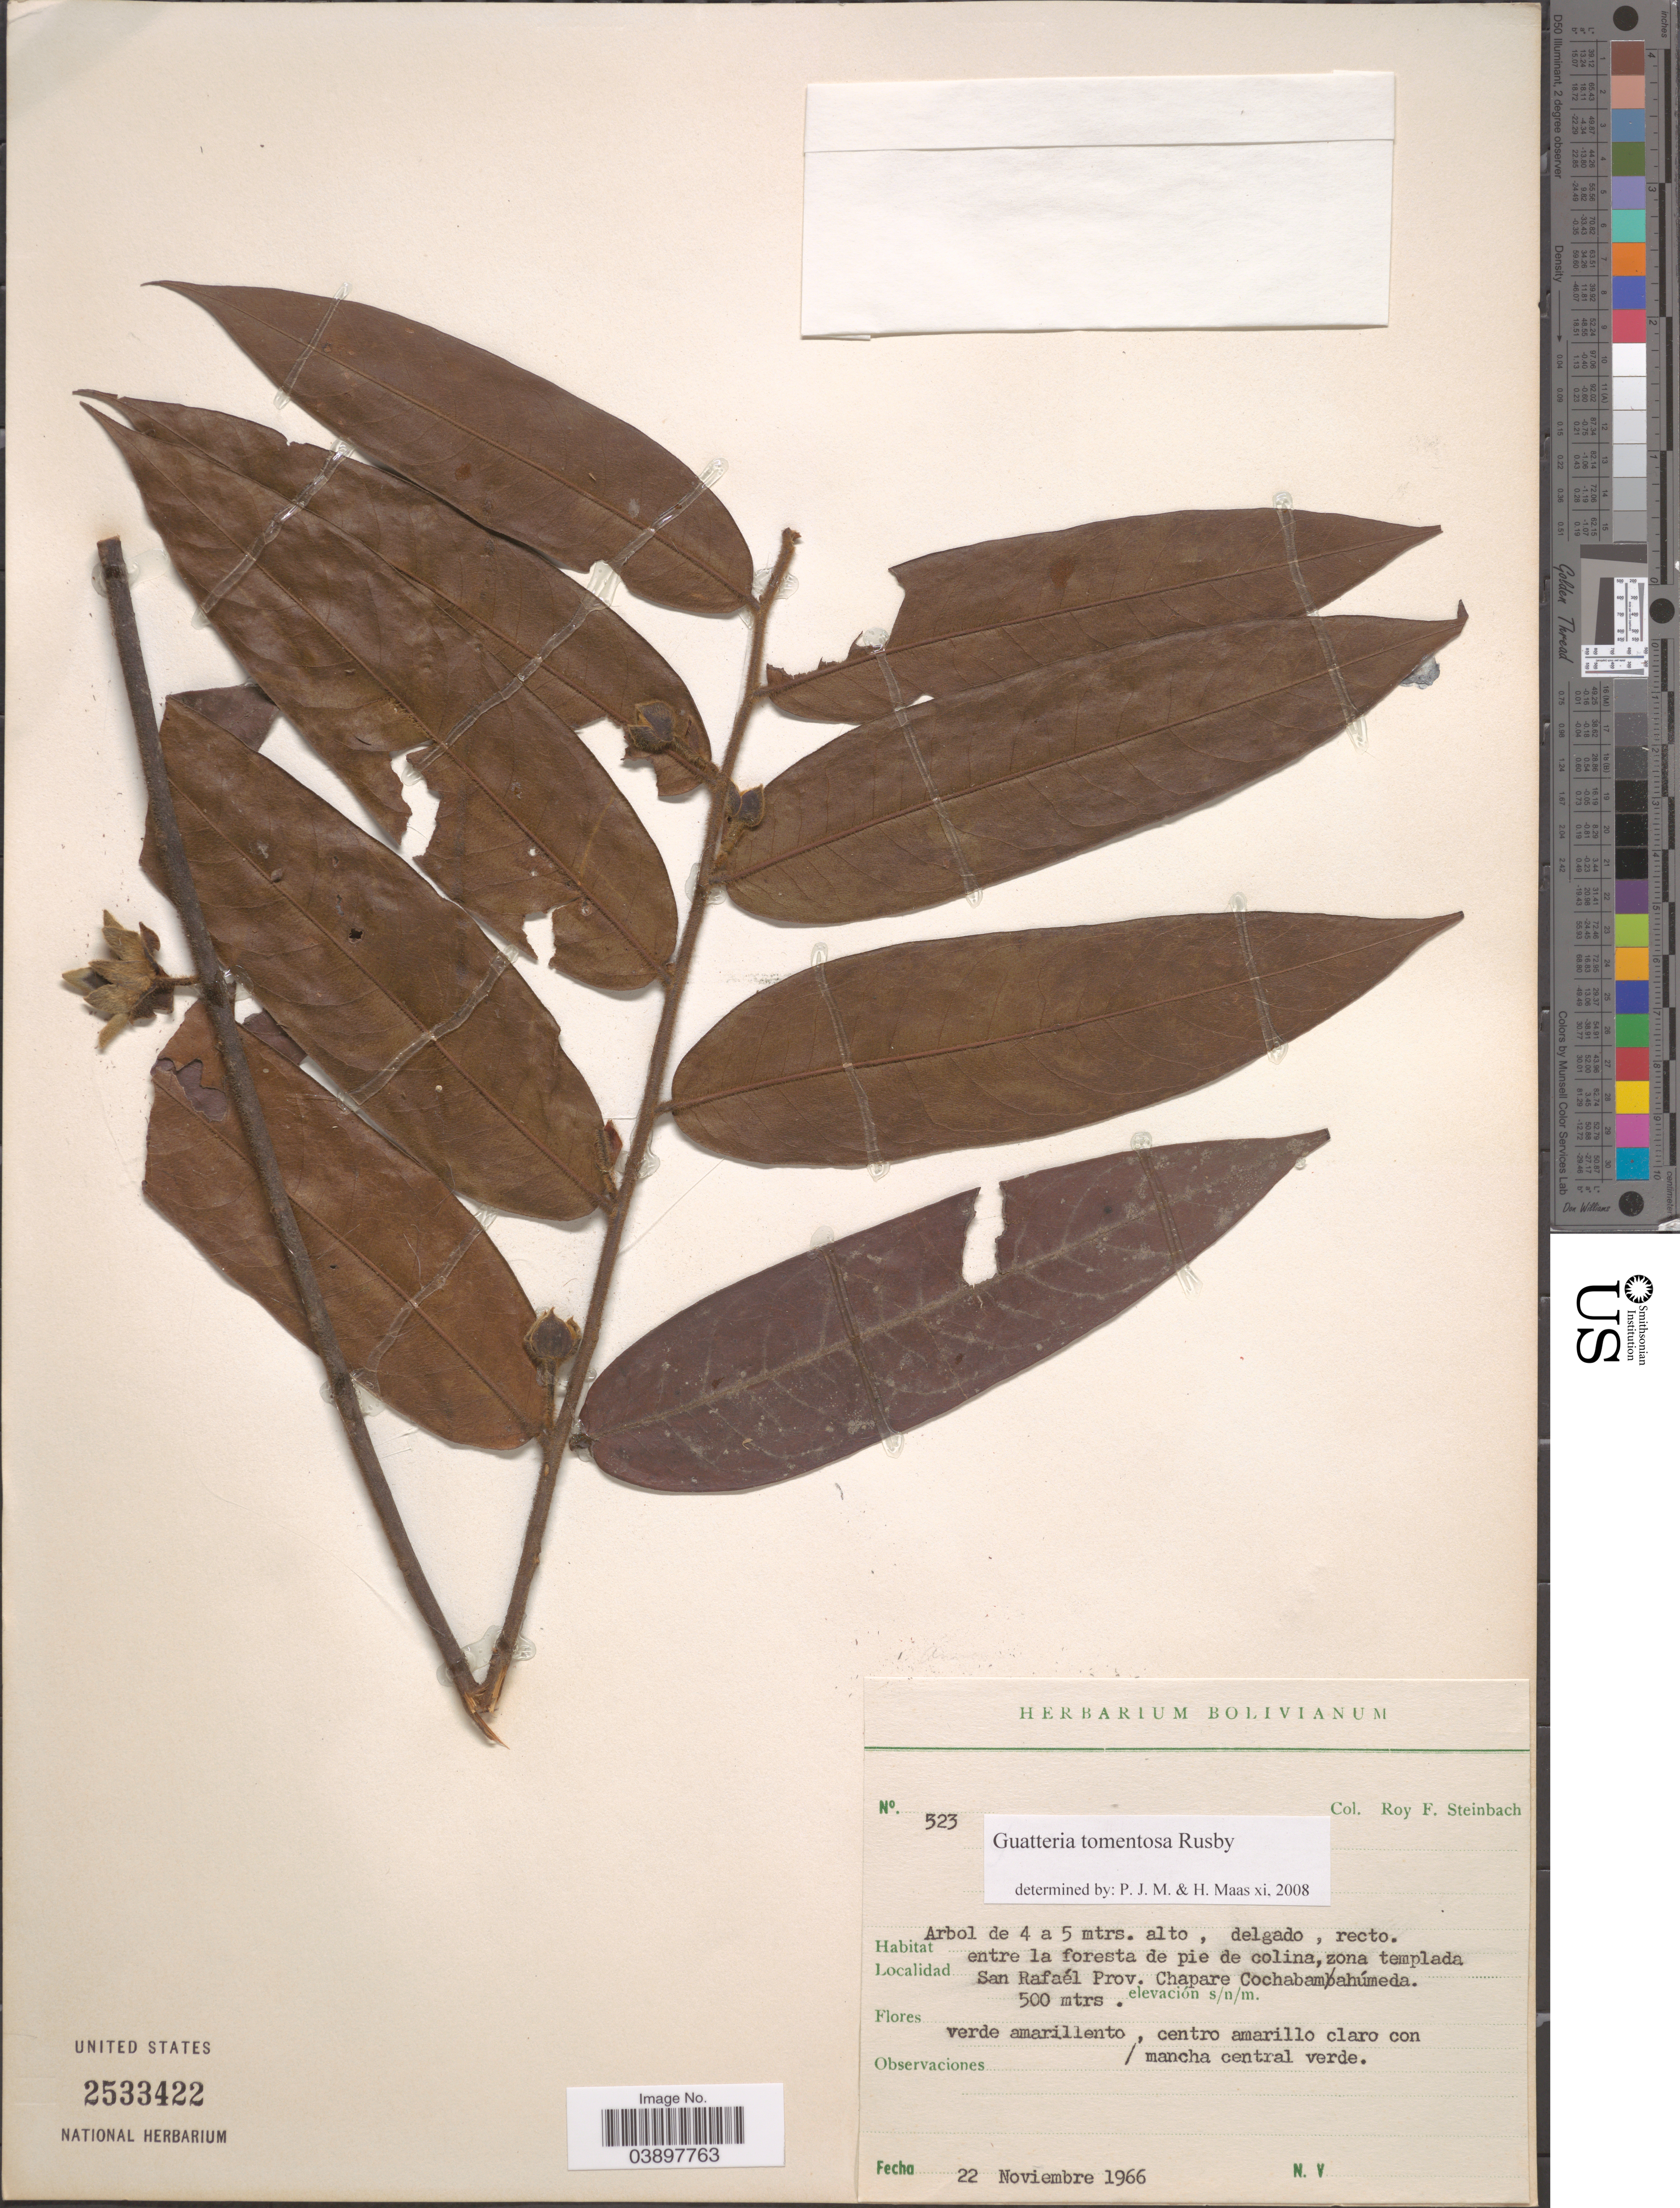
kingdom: Plantae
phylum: Tracheophyta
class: Magnoliopsida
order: Magnoliales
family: Annonaceae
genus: Guatteria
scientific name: Guatteria tomentosa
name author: Rusby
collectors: R. F. Steinbach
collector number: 523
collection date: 1966-11-22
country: Bolivia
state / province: Cochabamba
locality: San Rafaél Prov. Chapare Cochabamba húmeda.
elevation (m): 500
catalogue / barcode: US 2533422